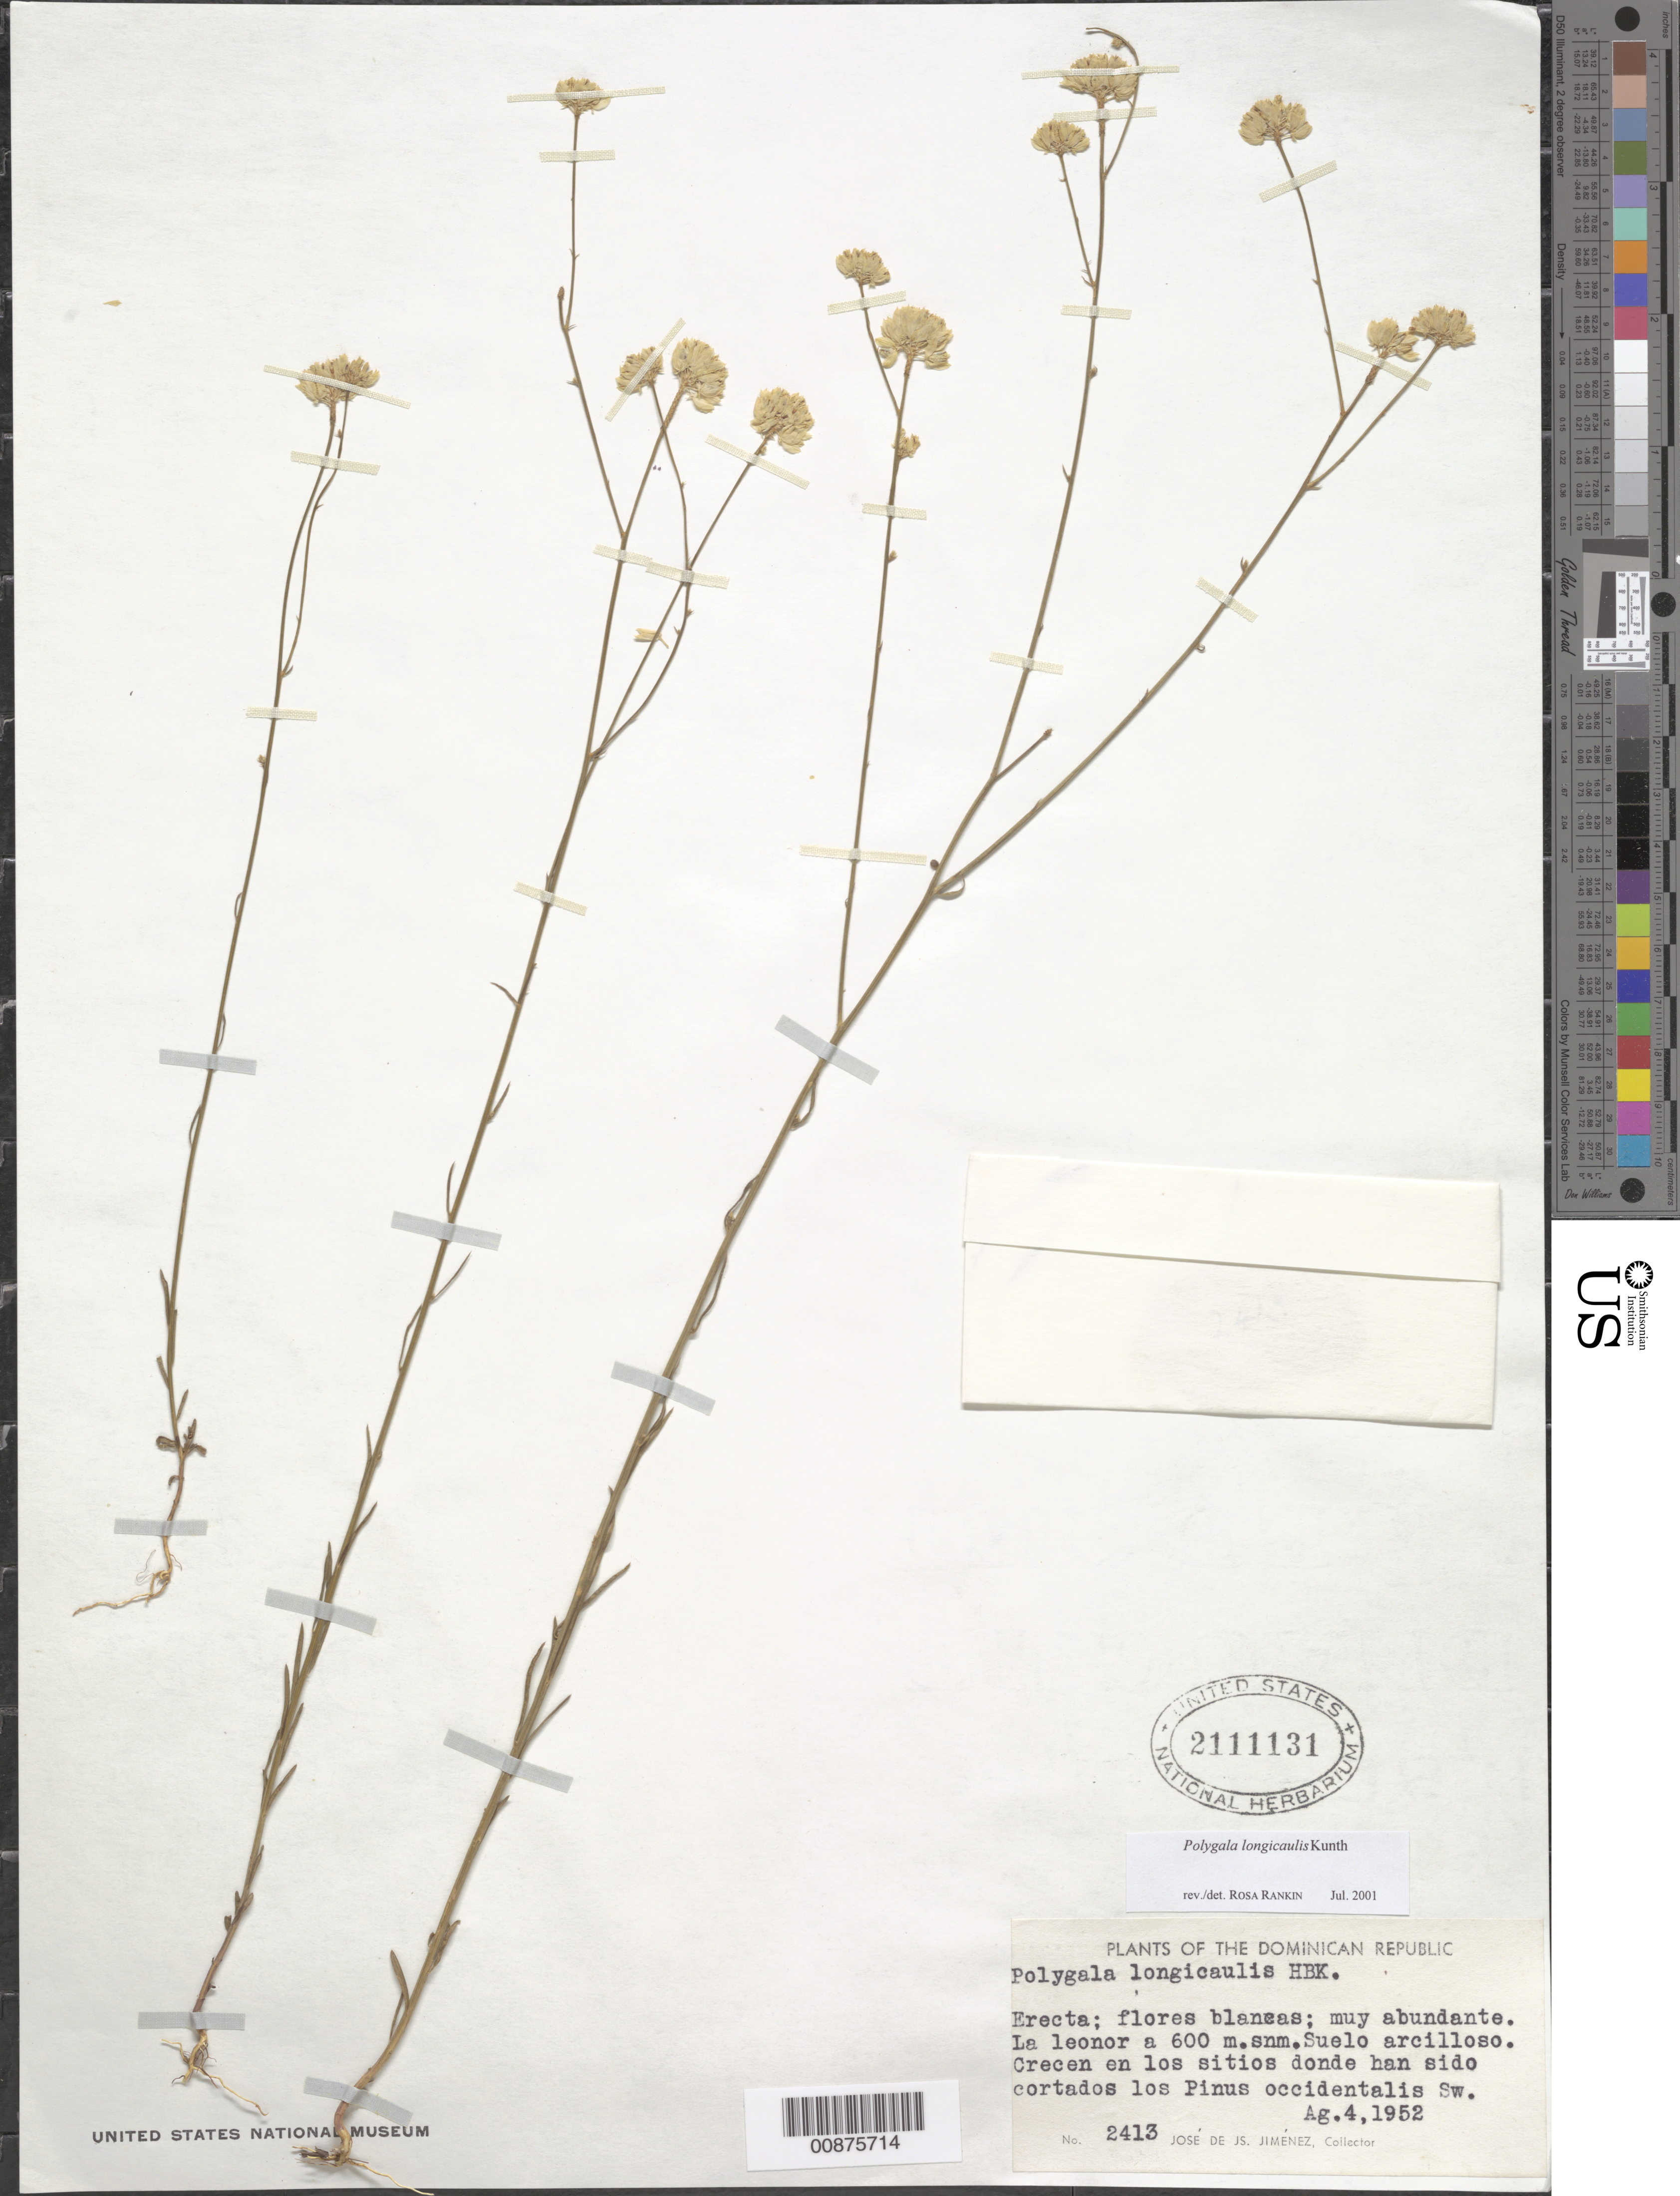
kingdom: Plantae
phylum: Tracheophyta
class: Magnoliopsida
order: Fabales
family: Polygalaceae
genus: Polygala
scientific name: Polygala longicaulis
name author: Kunth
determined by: Rankin Rodriguez, Rosa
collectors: J. J. Jiménez Almonte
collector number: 2413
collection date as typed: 04 Aug 1952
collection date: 1952-08-04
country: Dominican Republic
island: Hispaniola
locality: La Leonor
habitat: Suelo arcilloso, crecen en los sitios donde han sido cortados los Pinus occidentalis Sw.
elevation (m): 600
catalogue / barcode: US 2111131